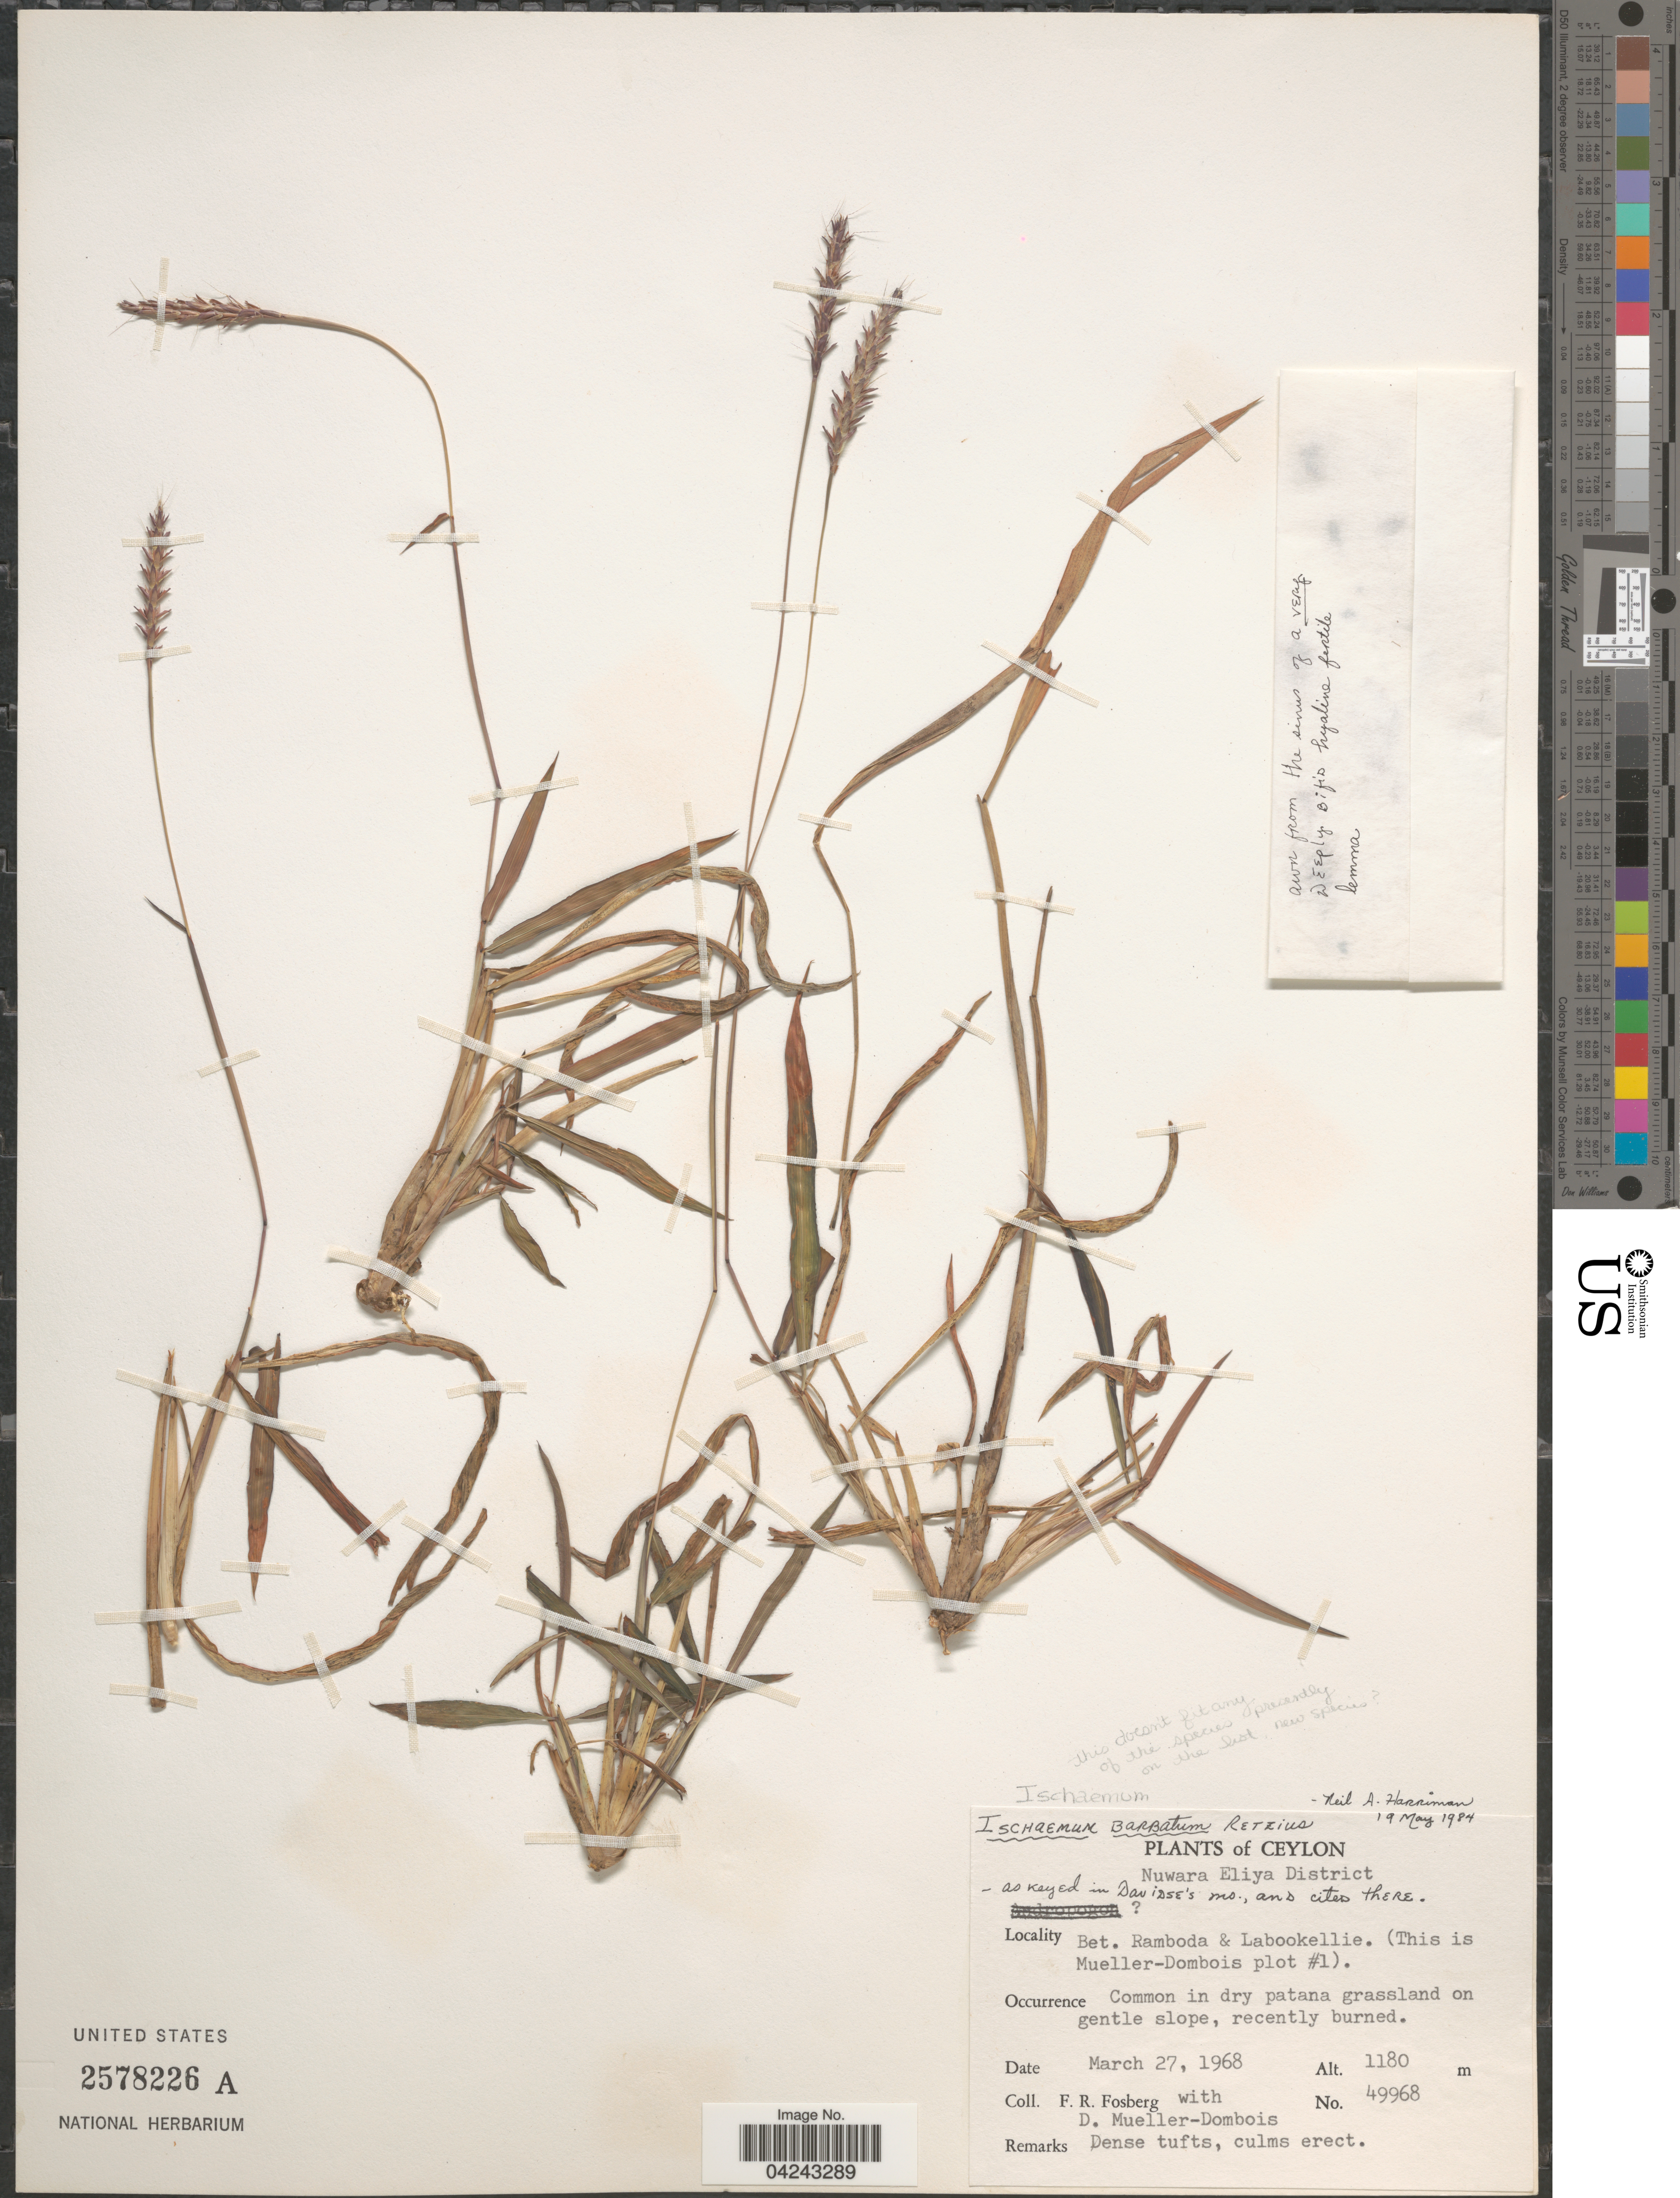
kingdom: Plantae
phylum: Tracheophyta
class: Liliopsida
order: Poales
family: Poaceae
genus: Ischaemum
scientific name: Ischaemum barbatum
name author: Blume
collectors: F. R. Fosberg & D. Mueller-Dombois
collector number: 49968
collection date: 1968-03-27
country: Sri Lanka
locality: Ceylon. Nuwara Eliya District. Bet. Ramboda & Labookellie. (This is Mueller-Dombois plot #1).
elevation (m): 1180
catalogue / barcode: US 2578226A